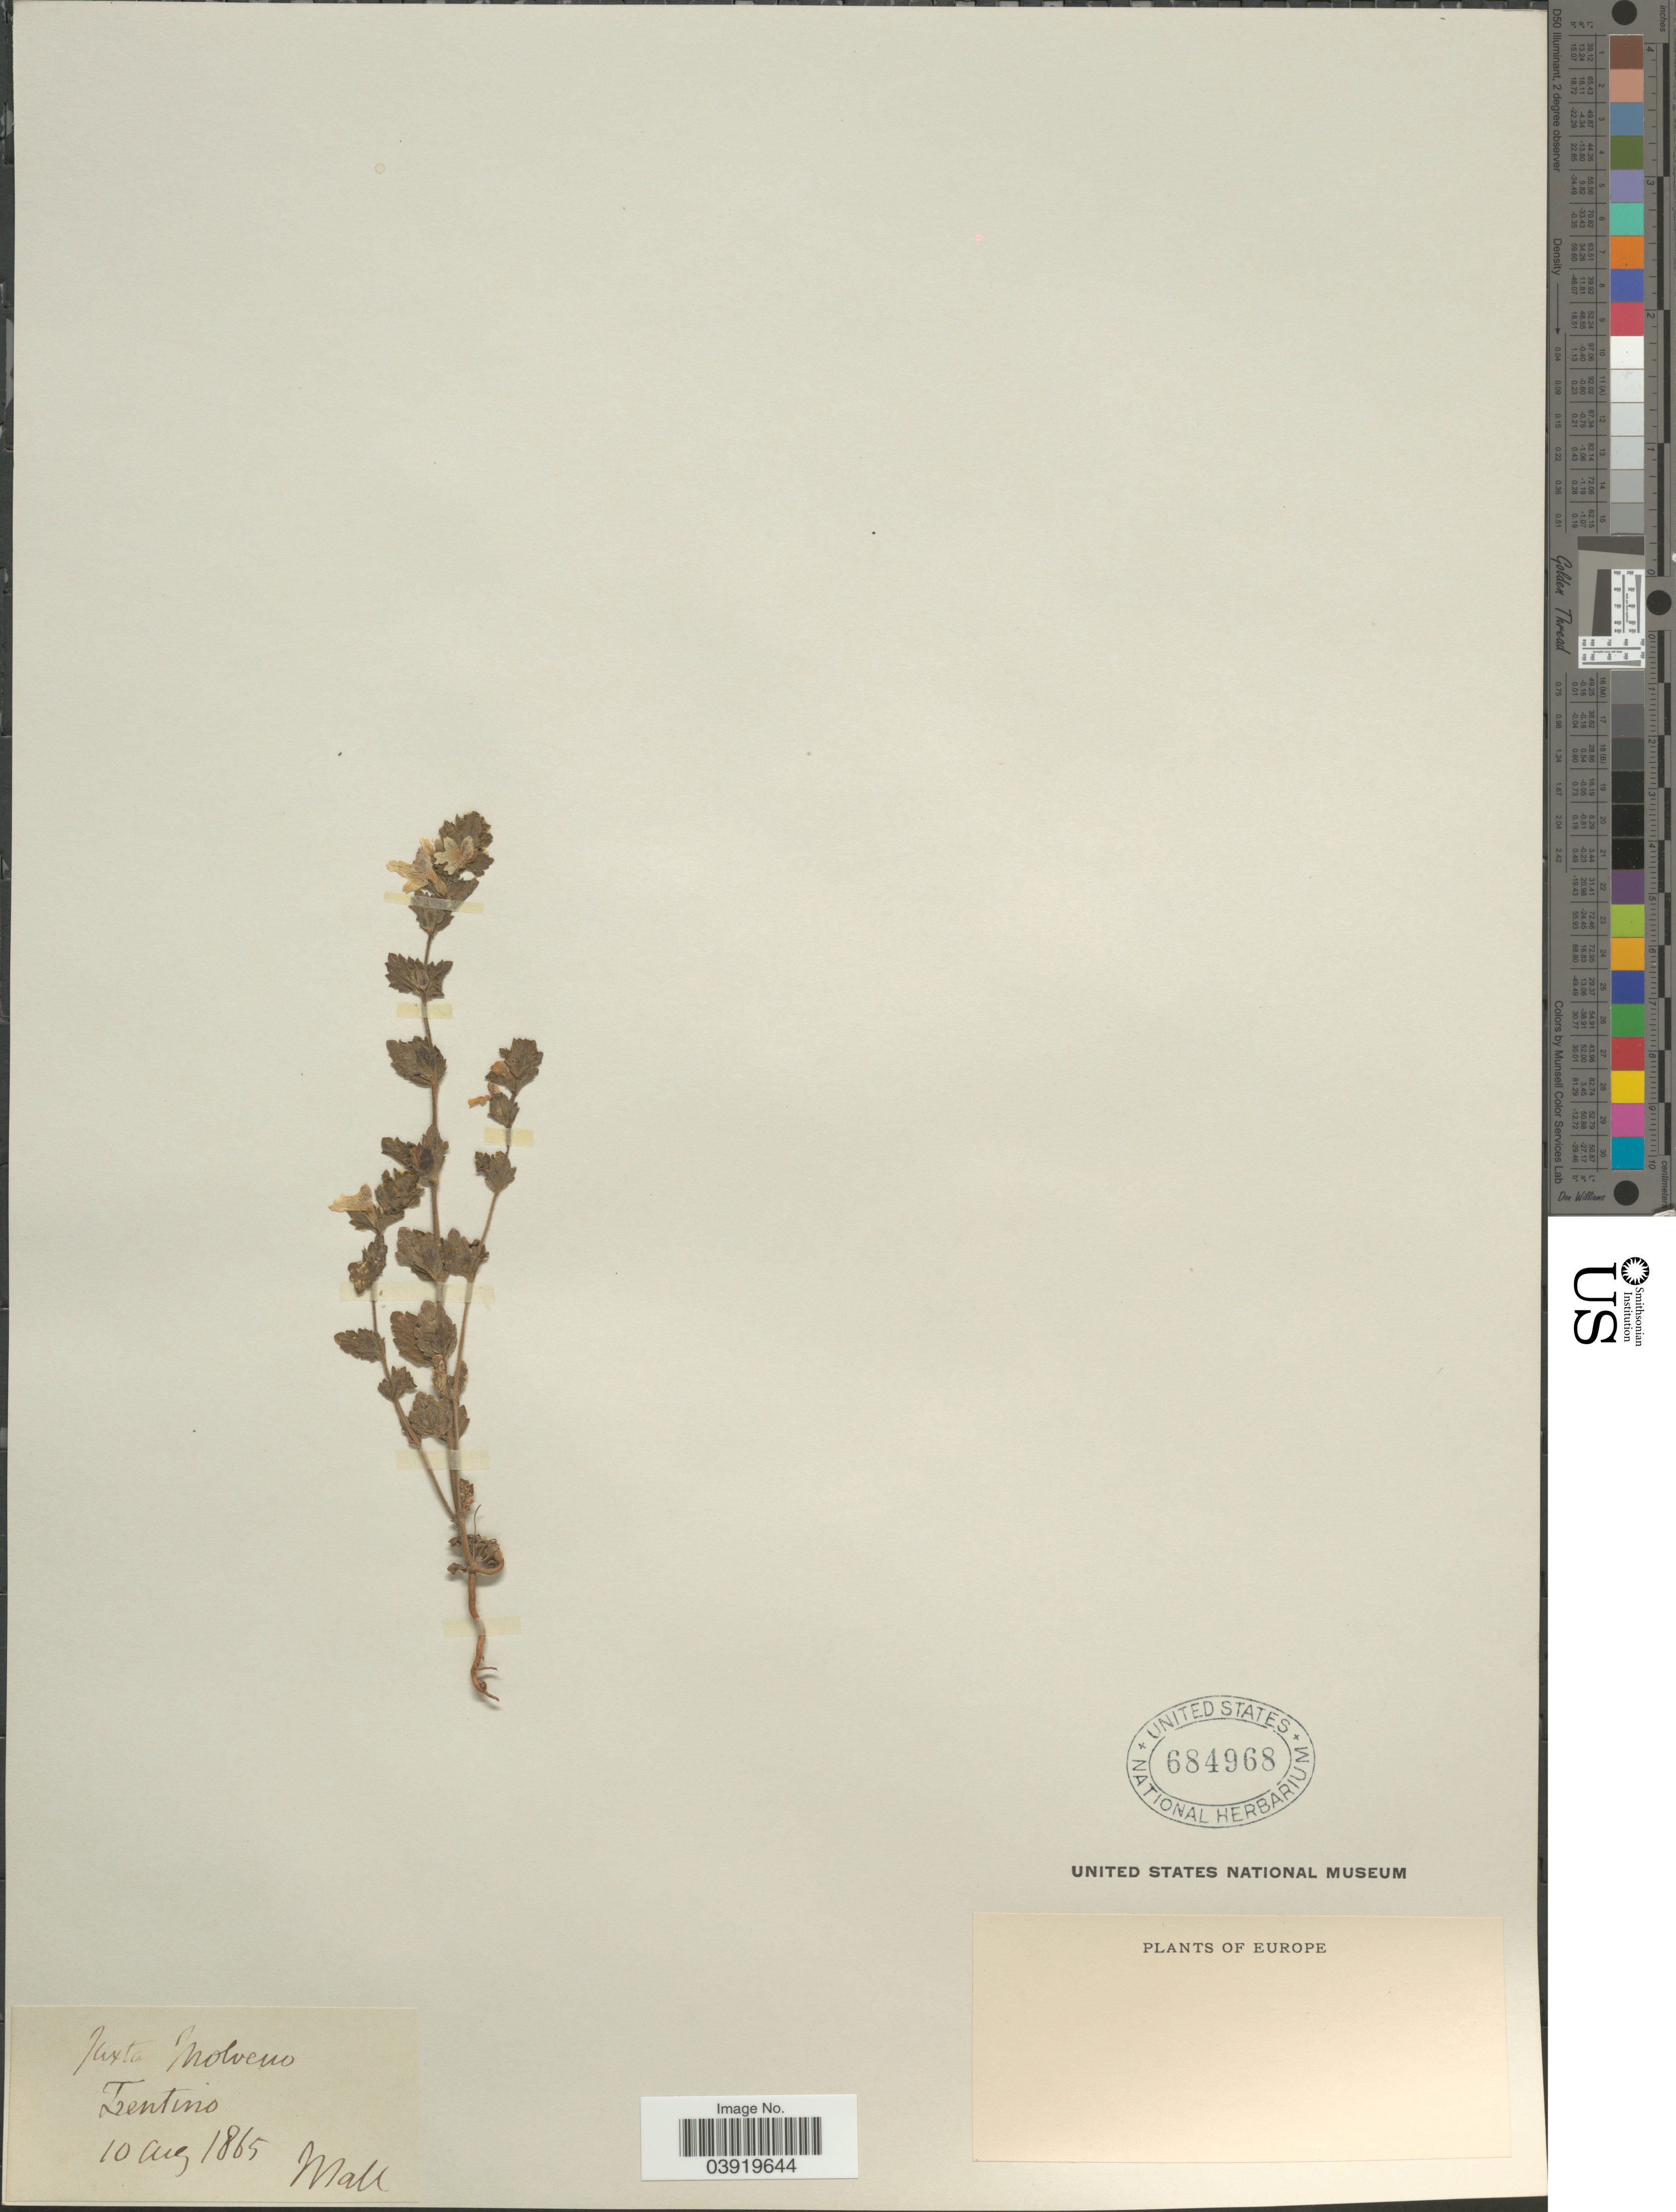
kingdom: Plantae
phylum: Tracheophyta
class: Magnoliopsida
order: Lamiales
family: Orobanchaceae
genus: Euphrasia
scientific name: Euphrasia sp.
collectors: J. Ball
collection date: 1865-08-10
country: Italy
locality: Molveno. Trentino.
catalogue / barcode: US 684968